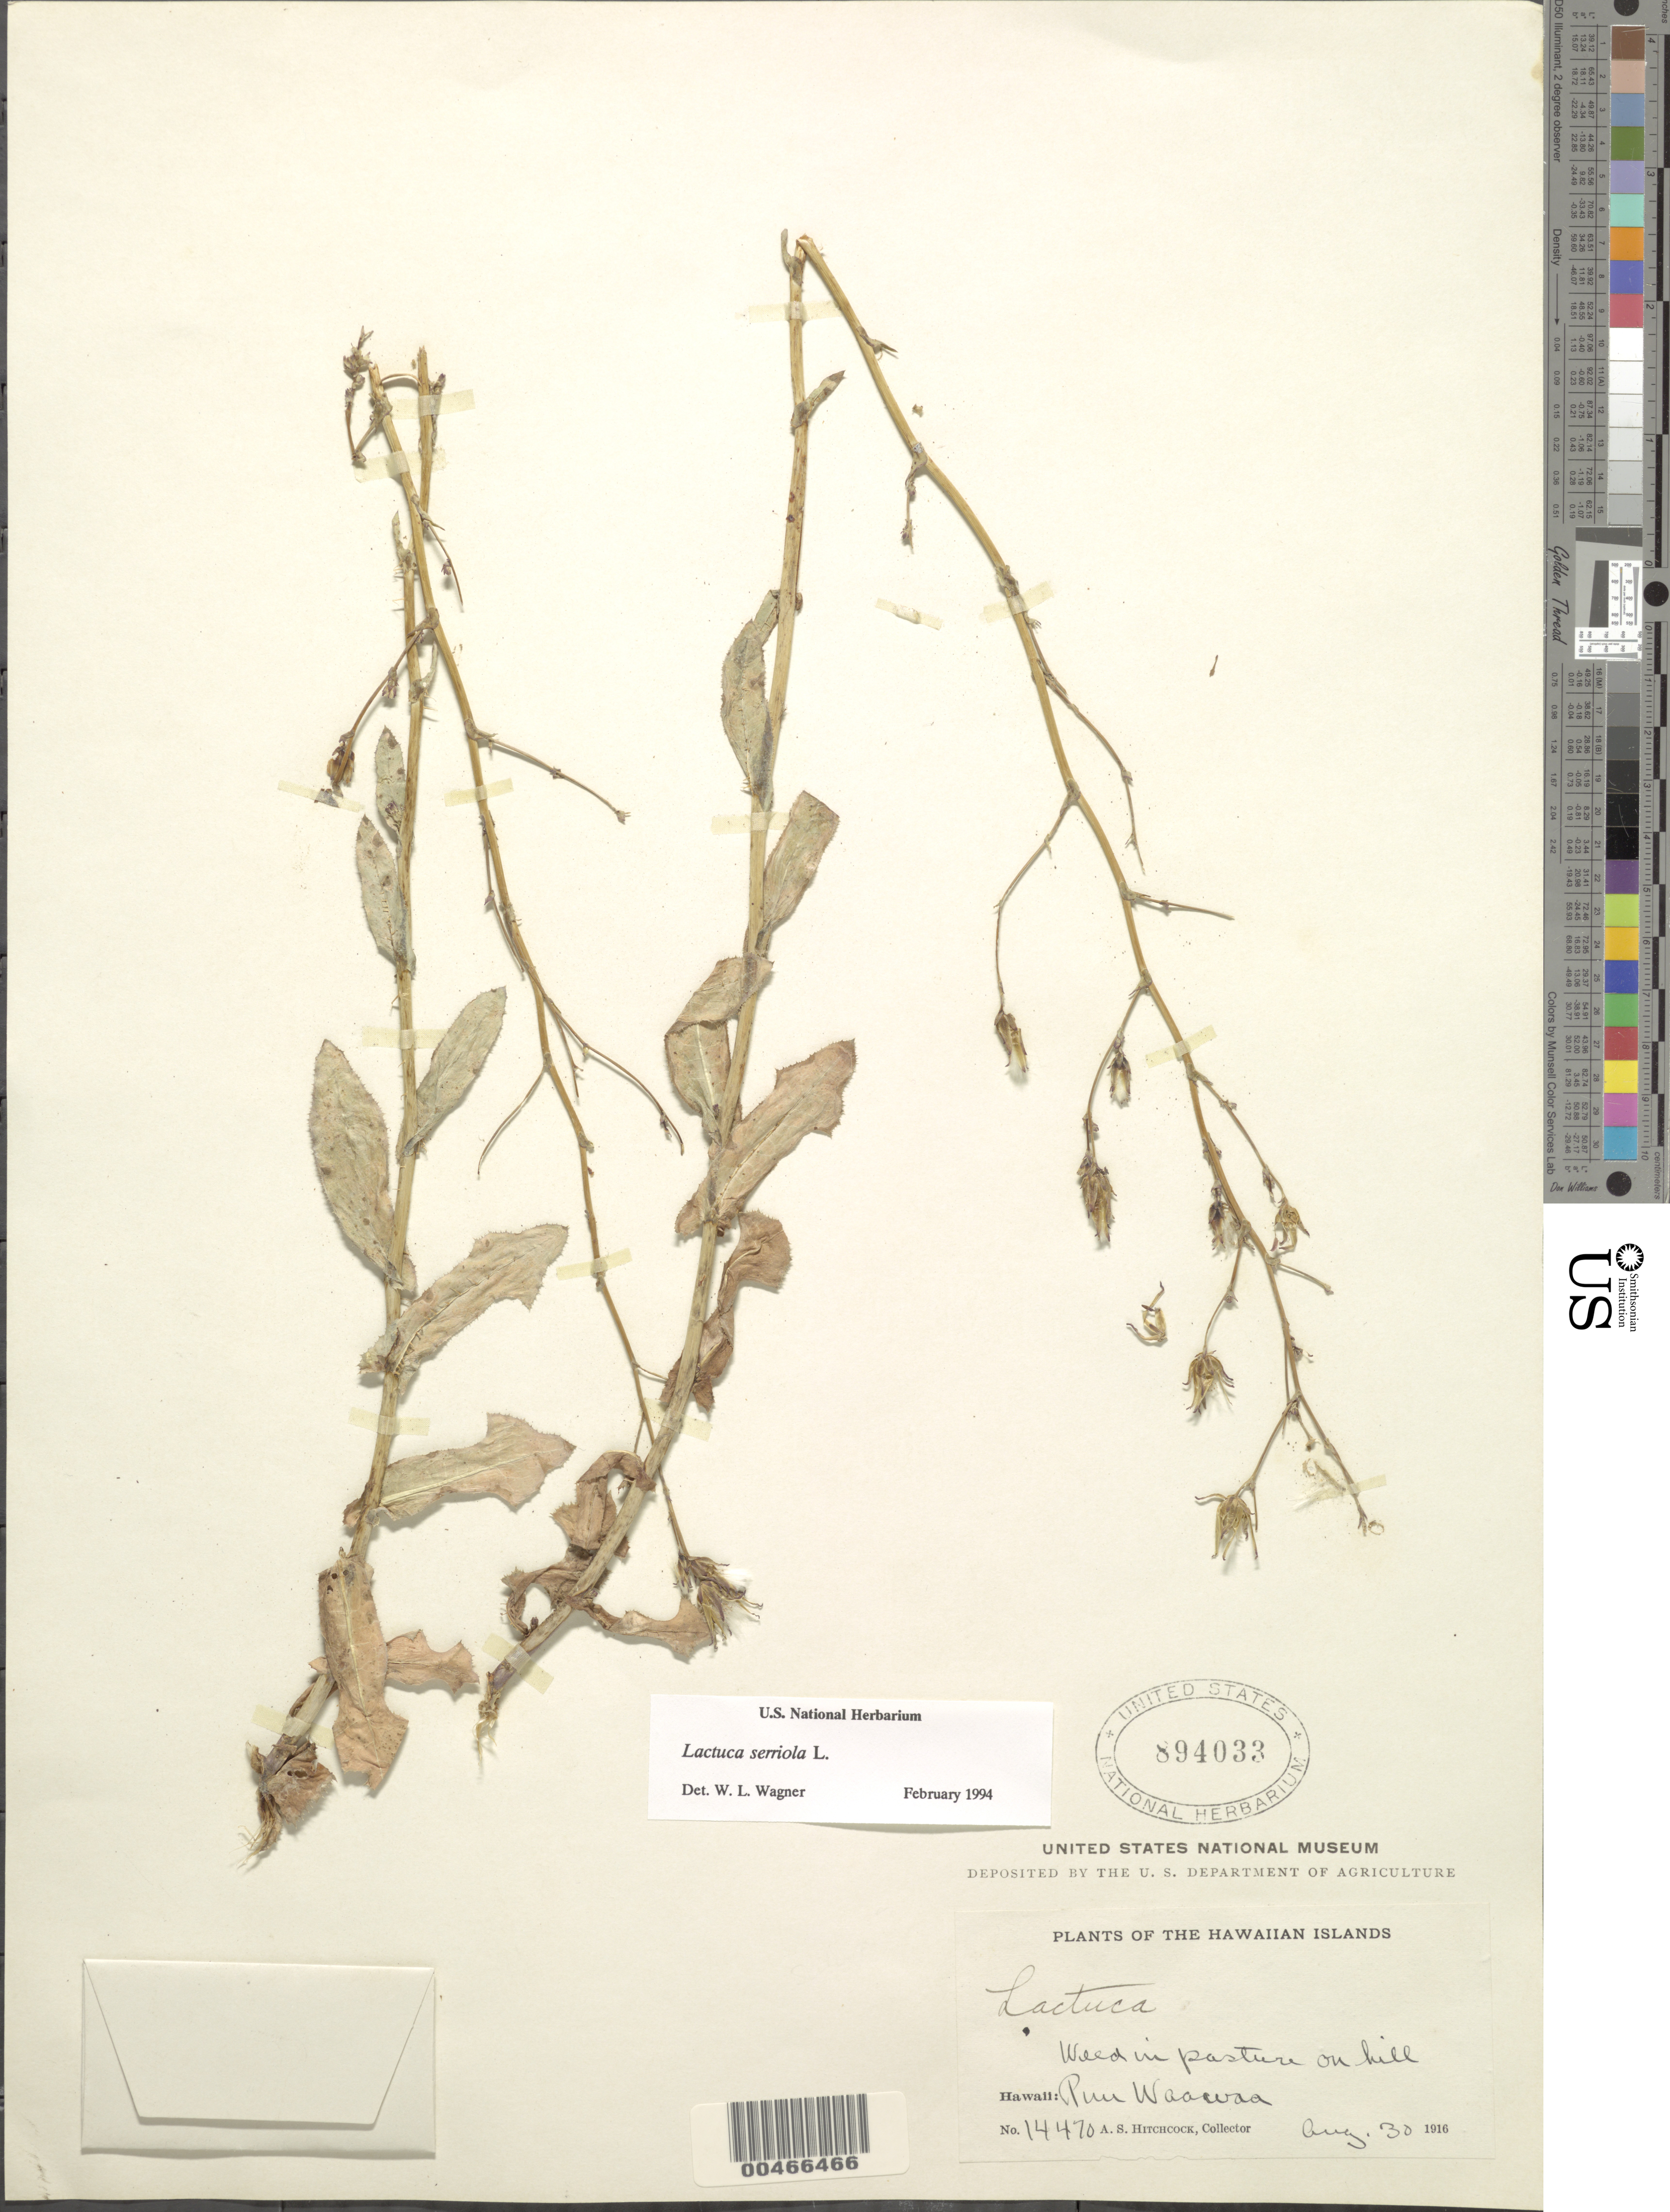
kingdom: Plantae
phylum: Tracheophyta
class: Magnoliopsida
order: Asterales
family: Asteraceae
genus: Lactuca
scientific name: Lactuca sativa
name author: L.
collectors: A. S. Hitchcock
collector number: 14470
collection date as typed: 30 Aug 1916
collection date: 1916-08-30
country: United States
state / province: Hawaii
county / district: Hawaii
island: Hawaii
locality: Puu Waawaa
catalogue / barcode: US 894033